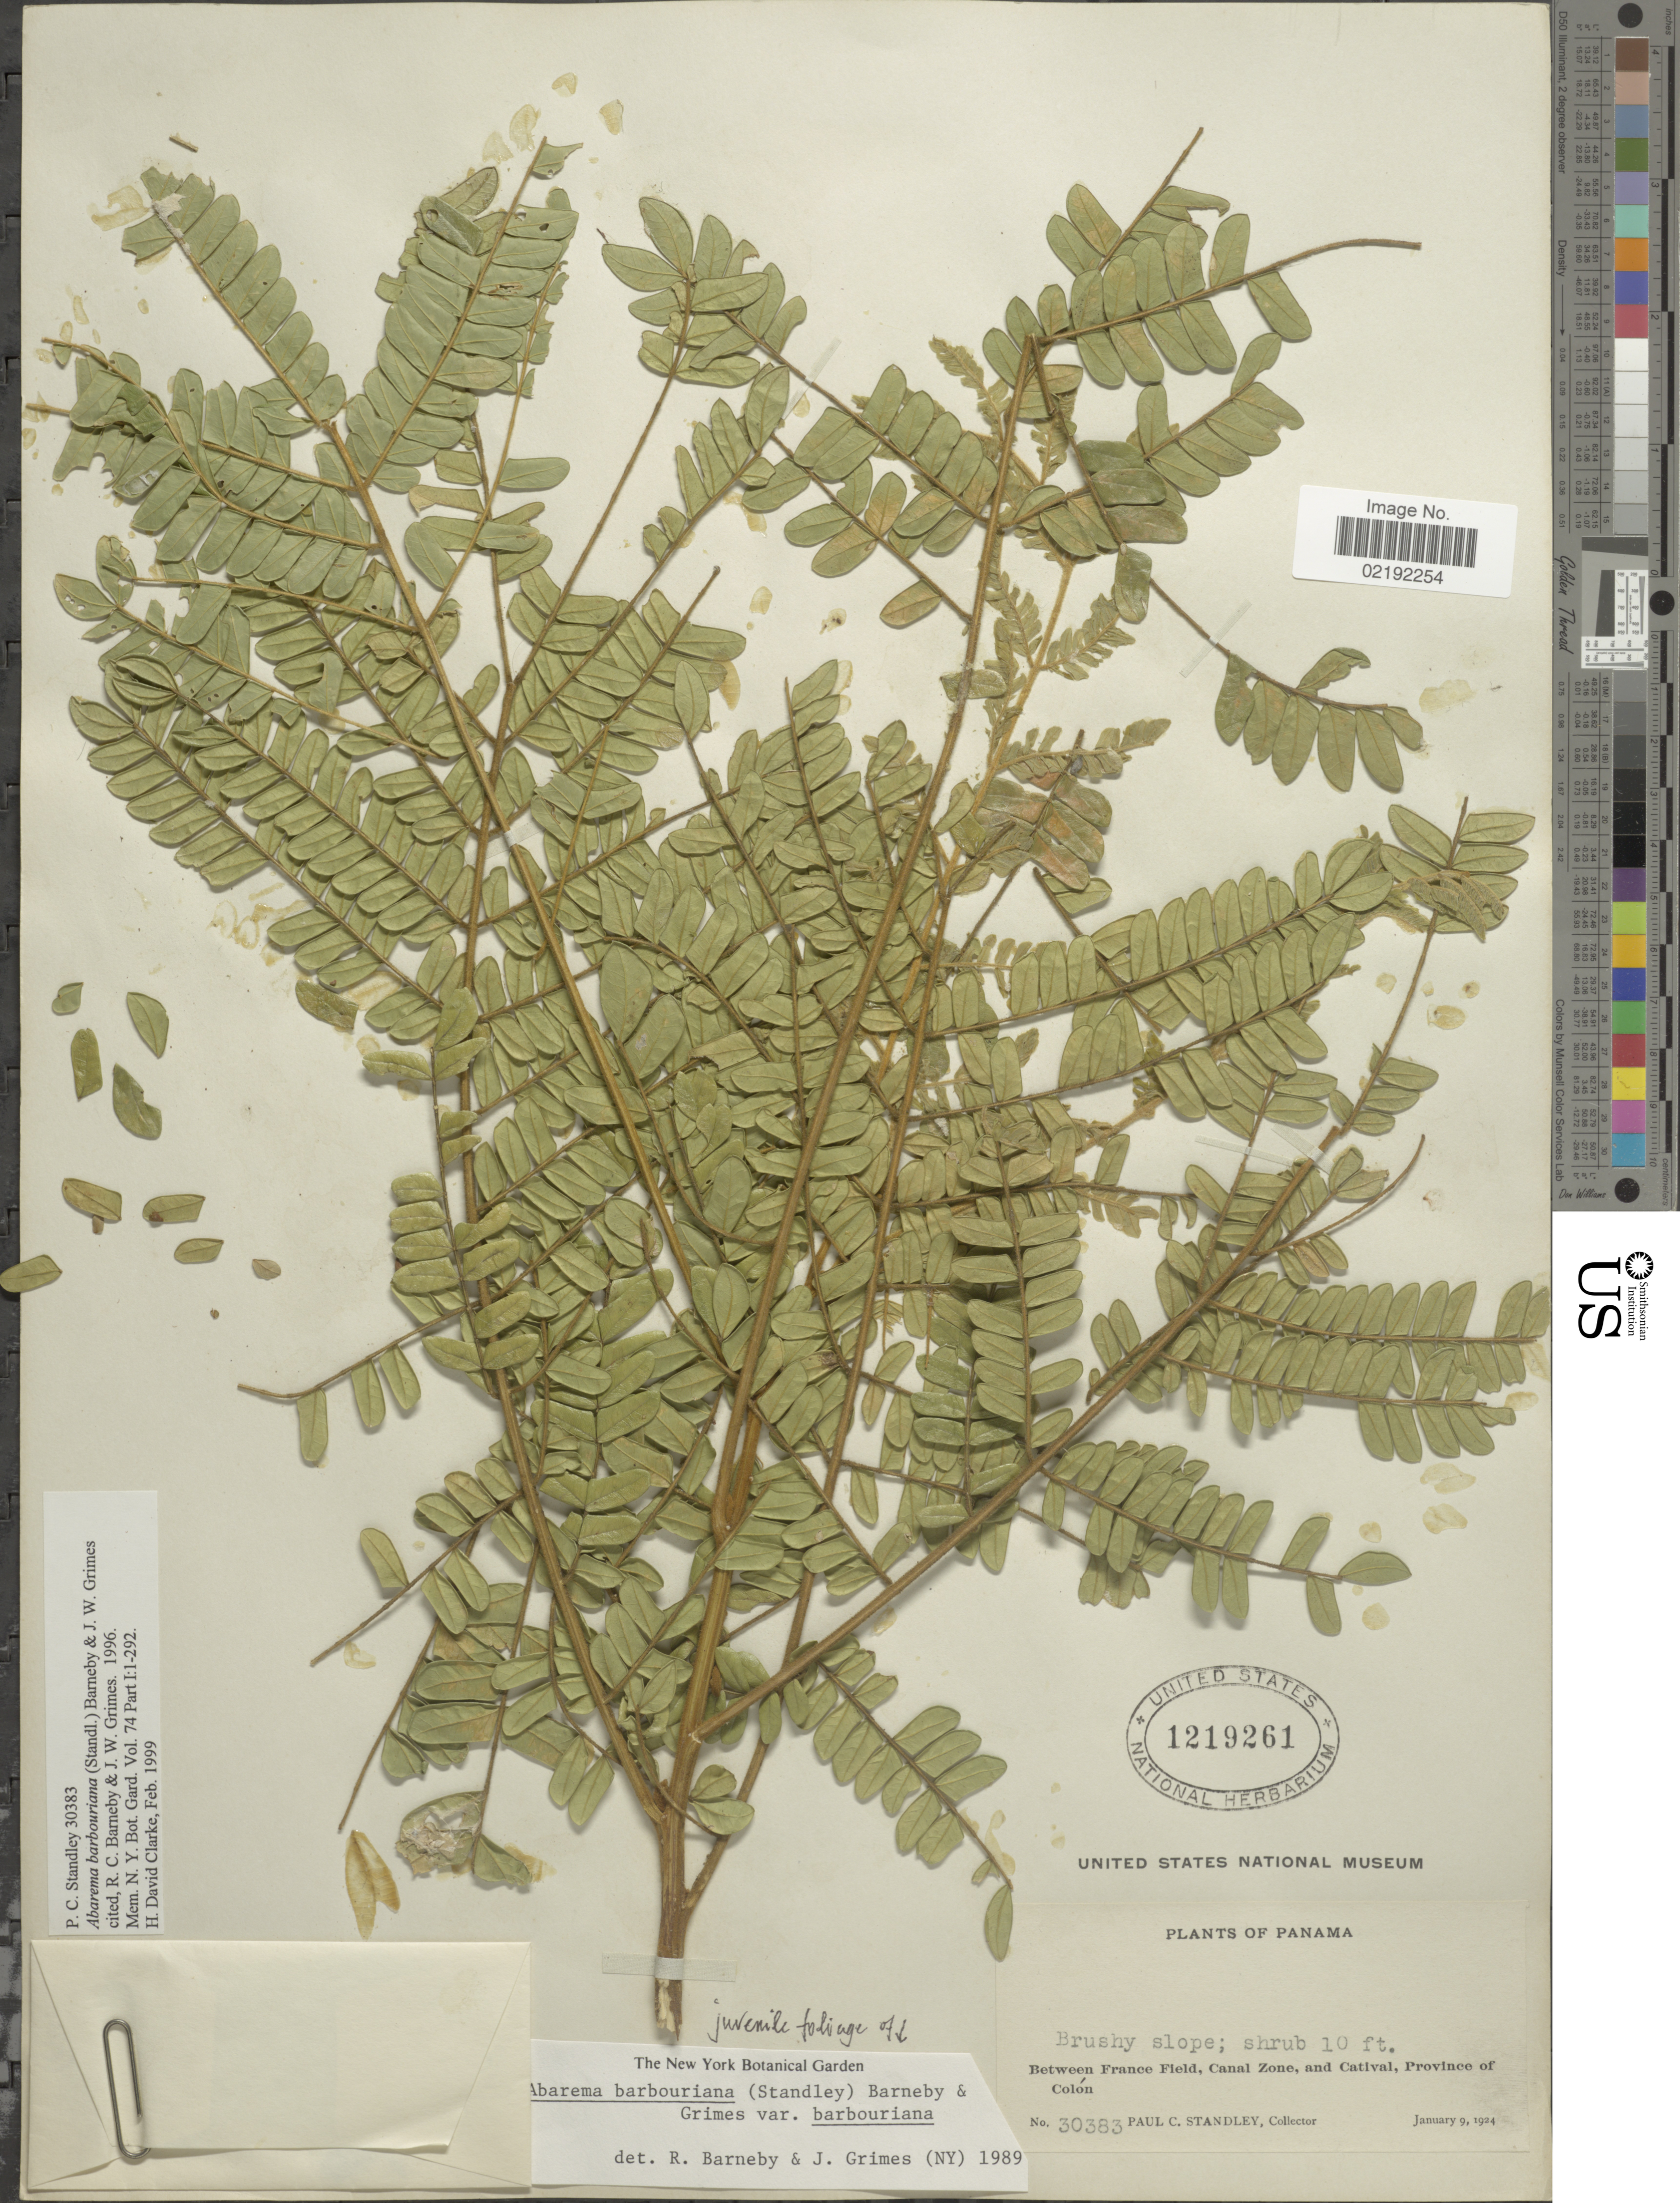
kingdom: Plantae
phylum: Tracheophyta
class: Magnoliopsida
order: Fabales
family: Fabaceae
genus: Abarema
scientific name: Abarema barbouriana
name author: (Standl.) Barneby & J.W. Grimes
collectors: P. C. Standley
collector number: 30383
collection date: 1924-01-09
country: Panama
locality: Between France Field, Canal Zone, and Catival, Province of Colon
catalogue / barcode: US 1219261